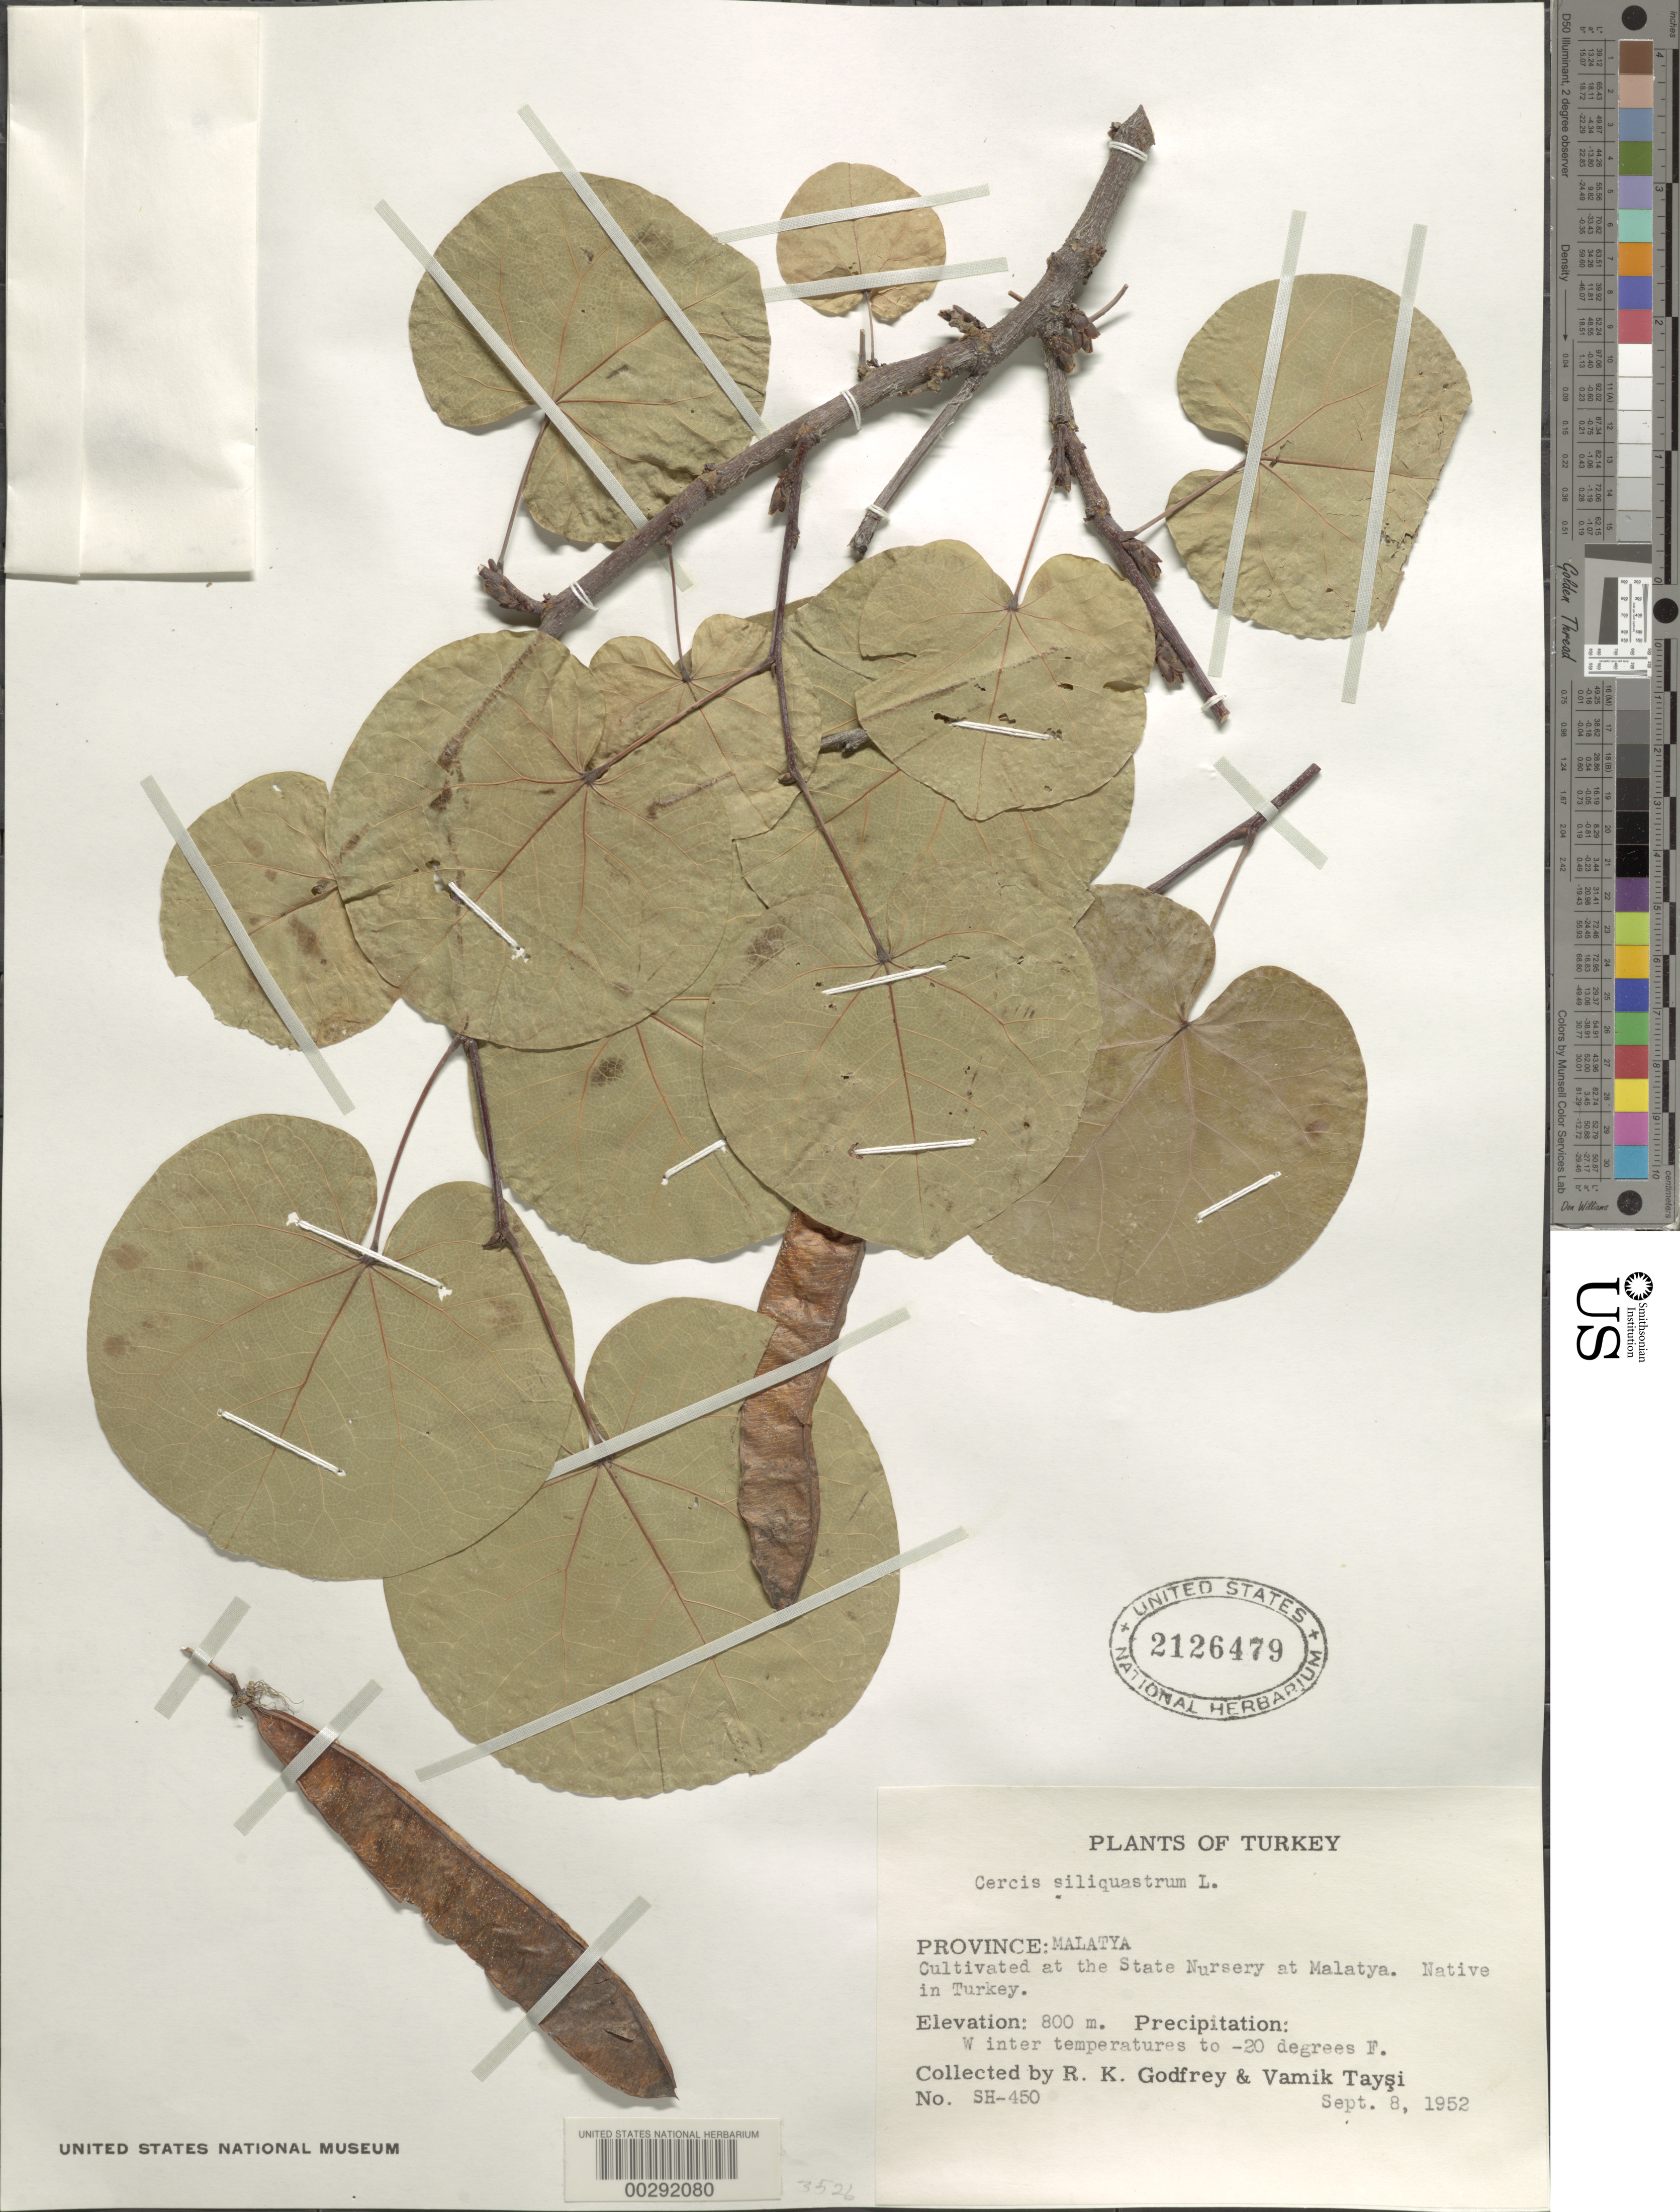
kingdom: Plantae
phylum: Tracheophyta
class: Magnoliopsida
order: Fabales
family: Fabaceae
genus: Cercis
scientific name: Cercis sp.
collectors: R. K. Godfrey & V. Taysi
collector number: Sh-450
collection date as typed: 08 Sep 1952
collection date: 1952-09-08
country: Turkey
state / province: Malatya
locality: State nursery at malatya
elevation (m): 800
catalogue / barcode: US 2126479